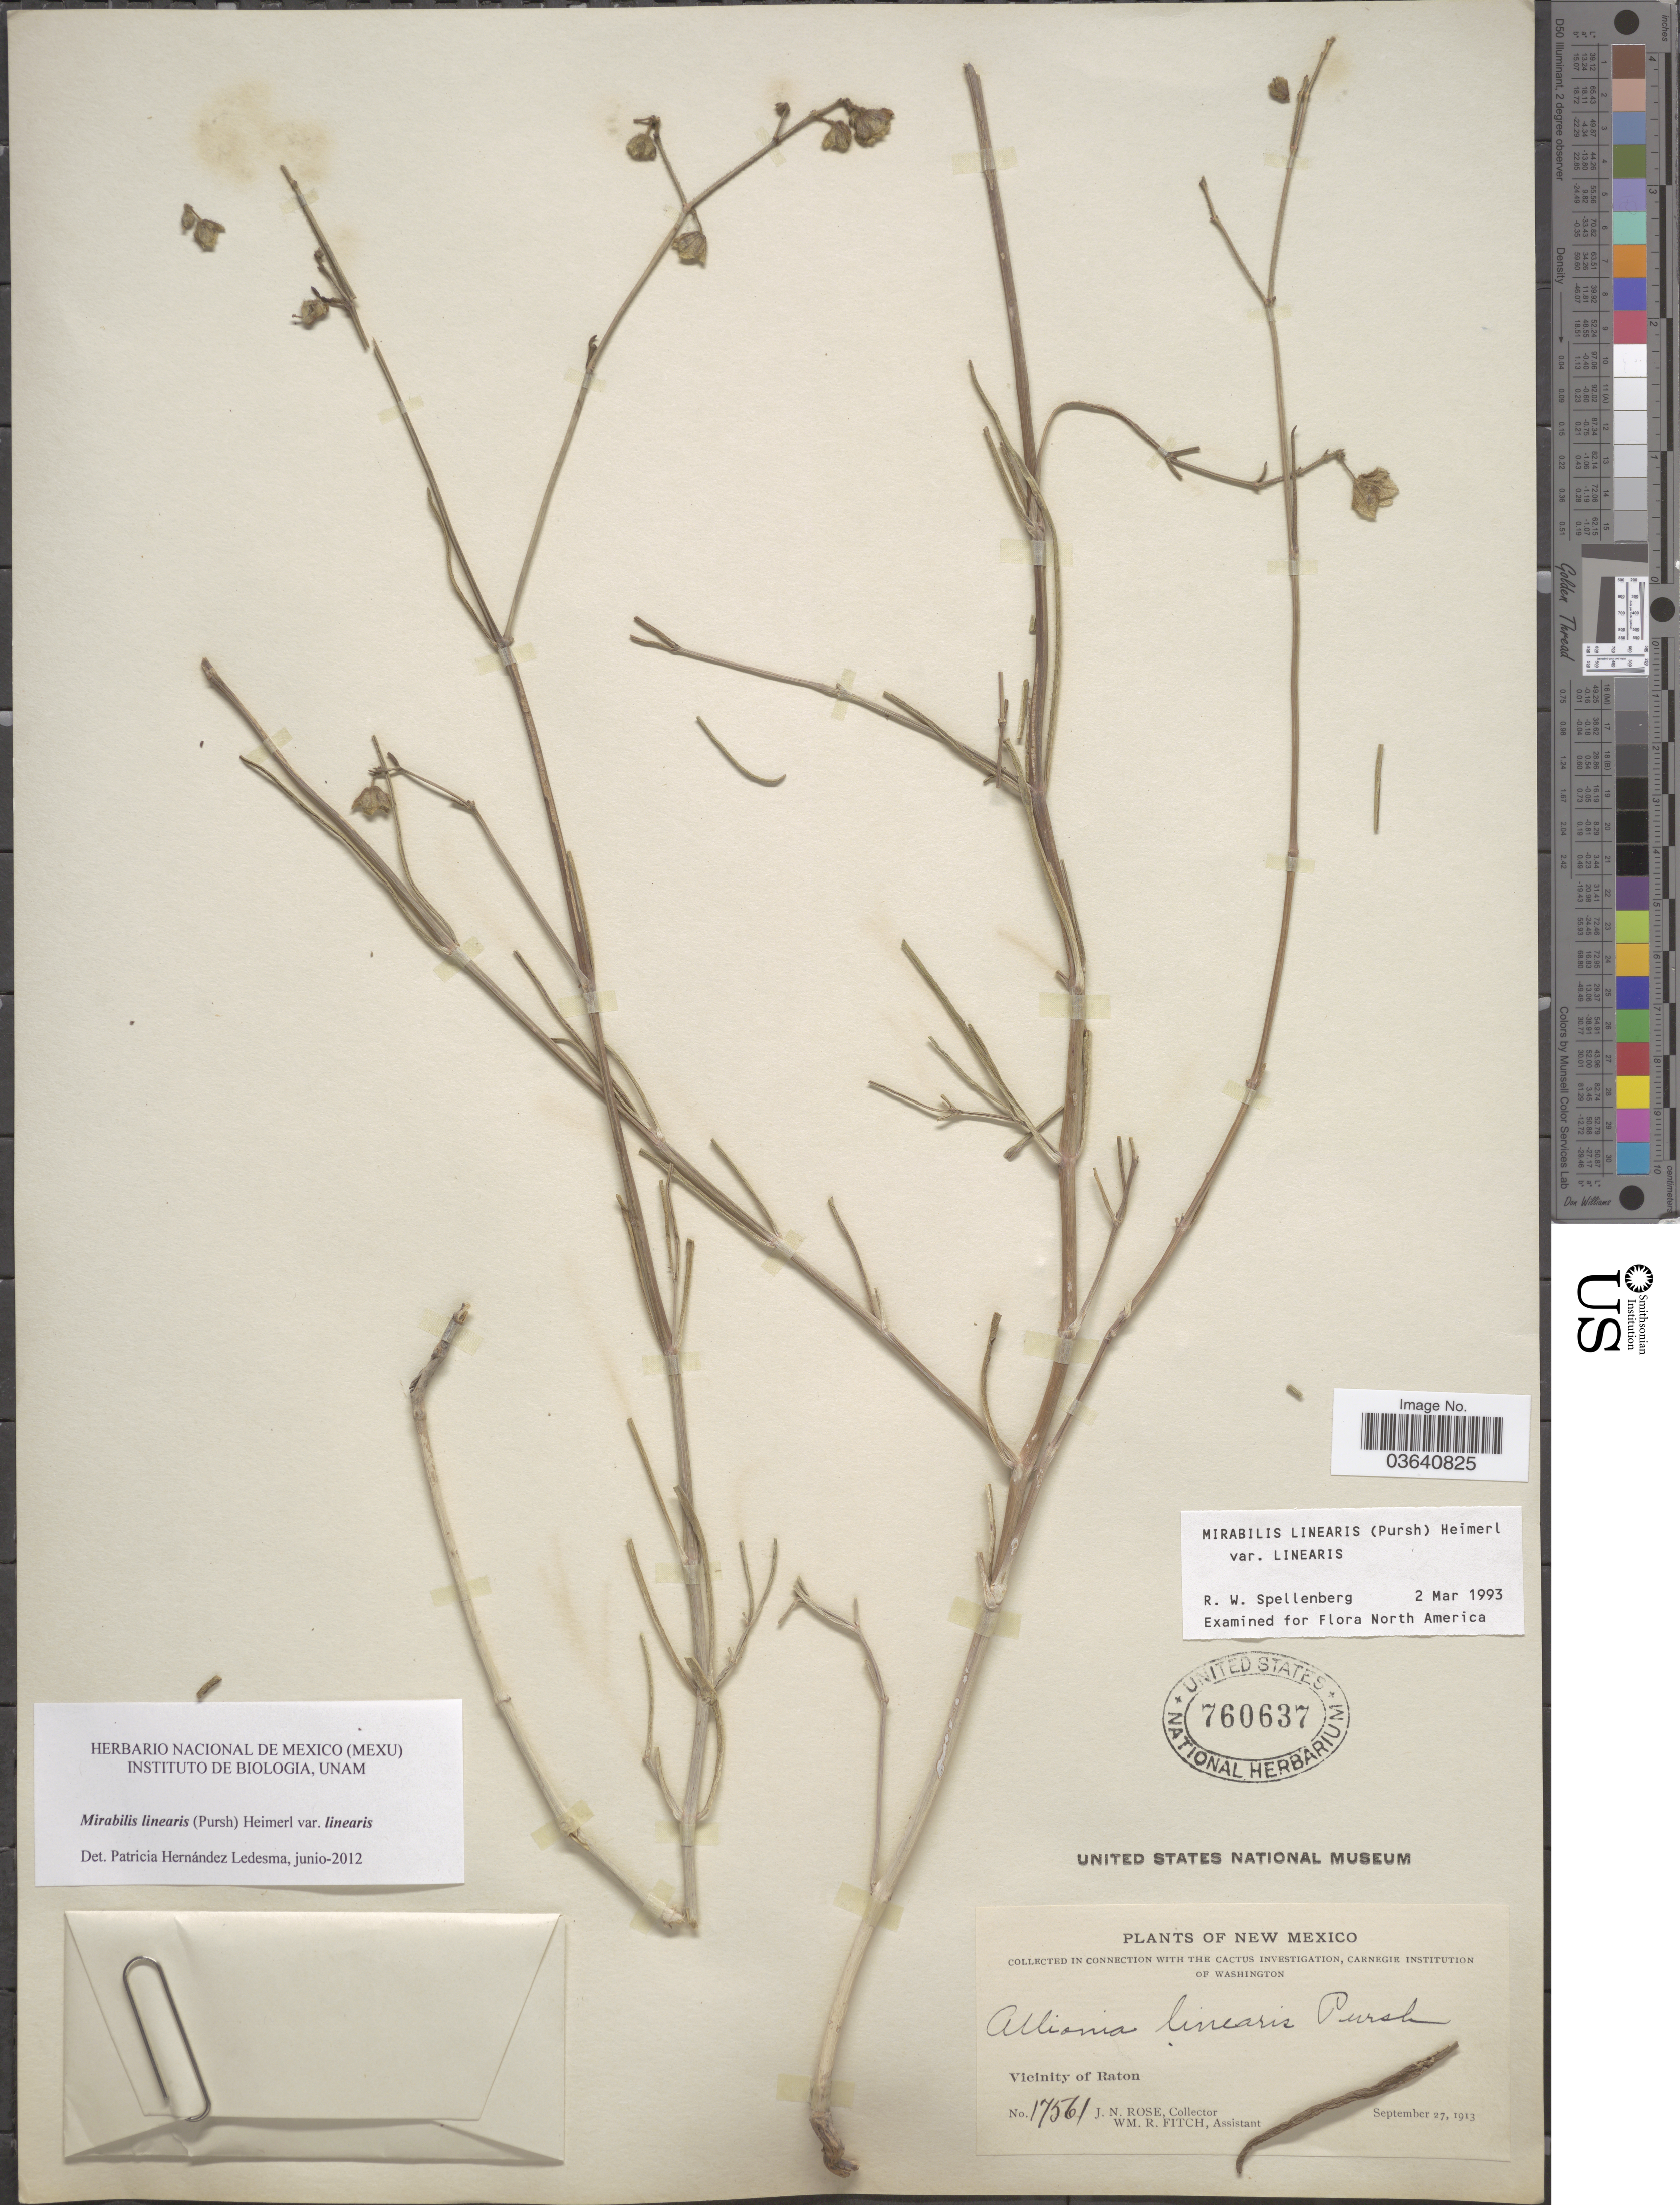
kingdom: Plantae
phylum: Tracheophyta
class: Magnoliopsida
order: Caryophyllales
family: Nyctaginaceae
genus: Mirabilis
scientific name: Mirabilis linearis var. linearis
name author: (Pursh) Heimerl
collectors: J. N. Rose & W. R. Fitch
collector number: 17561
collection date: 1913-09-27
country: United States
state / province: New Mexico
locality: Vicinity of Raton.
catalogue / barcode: US 760637